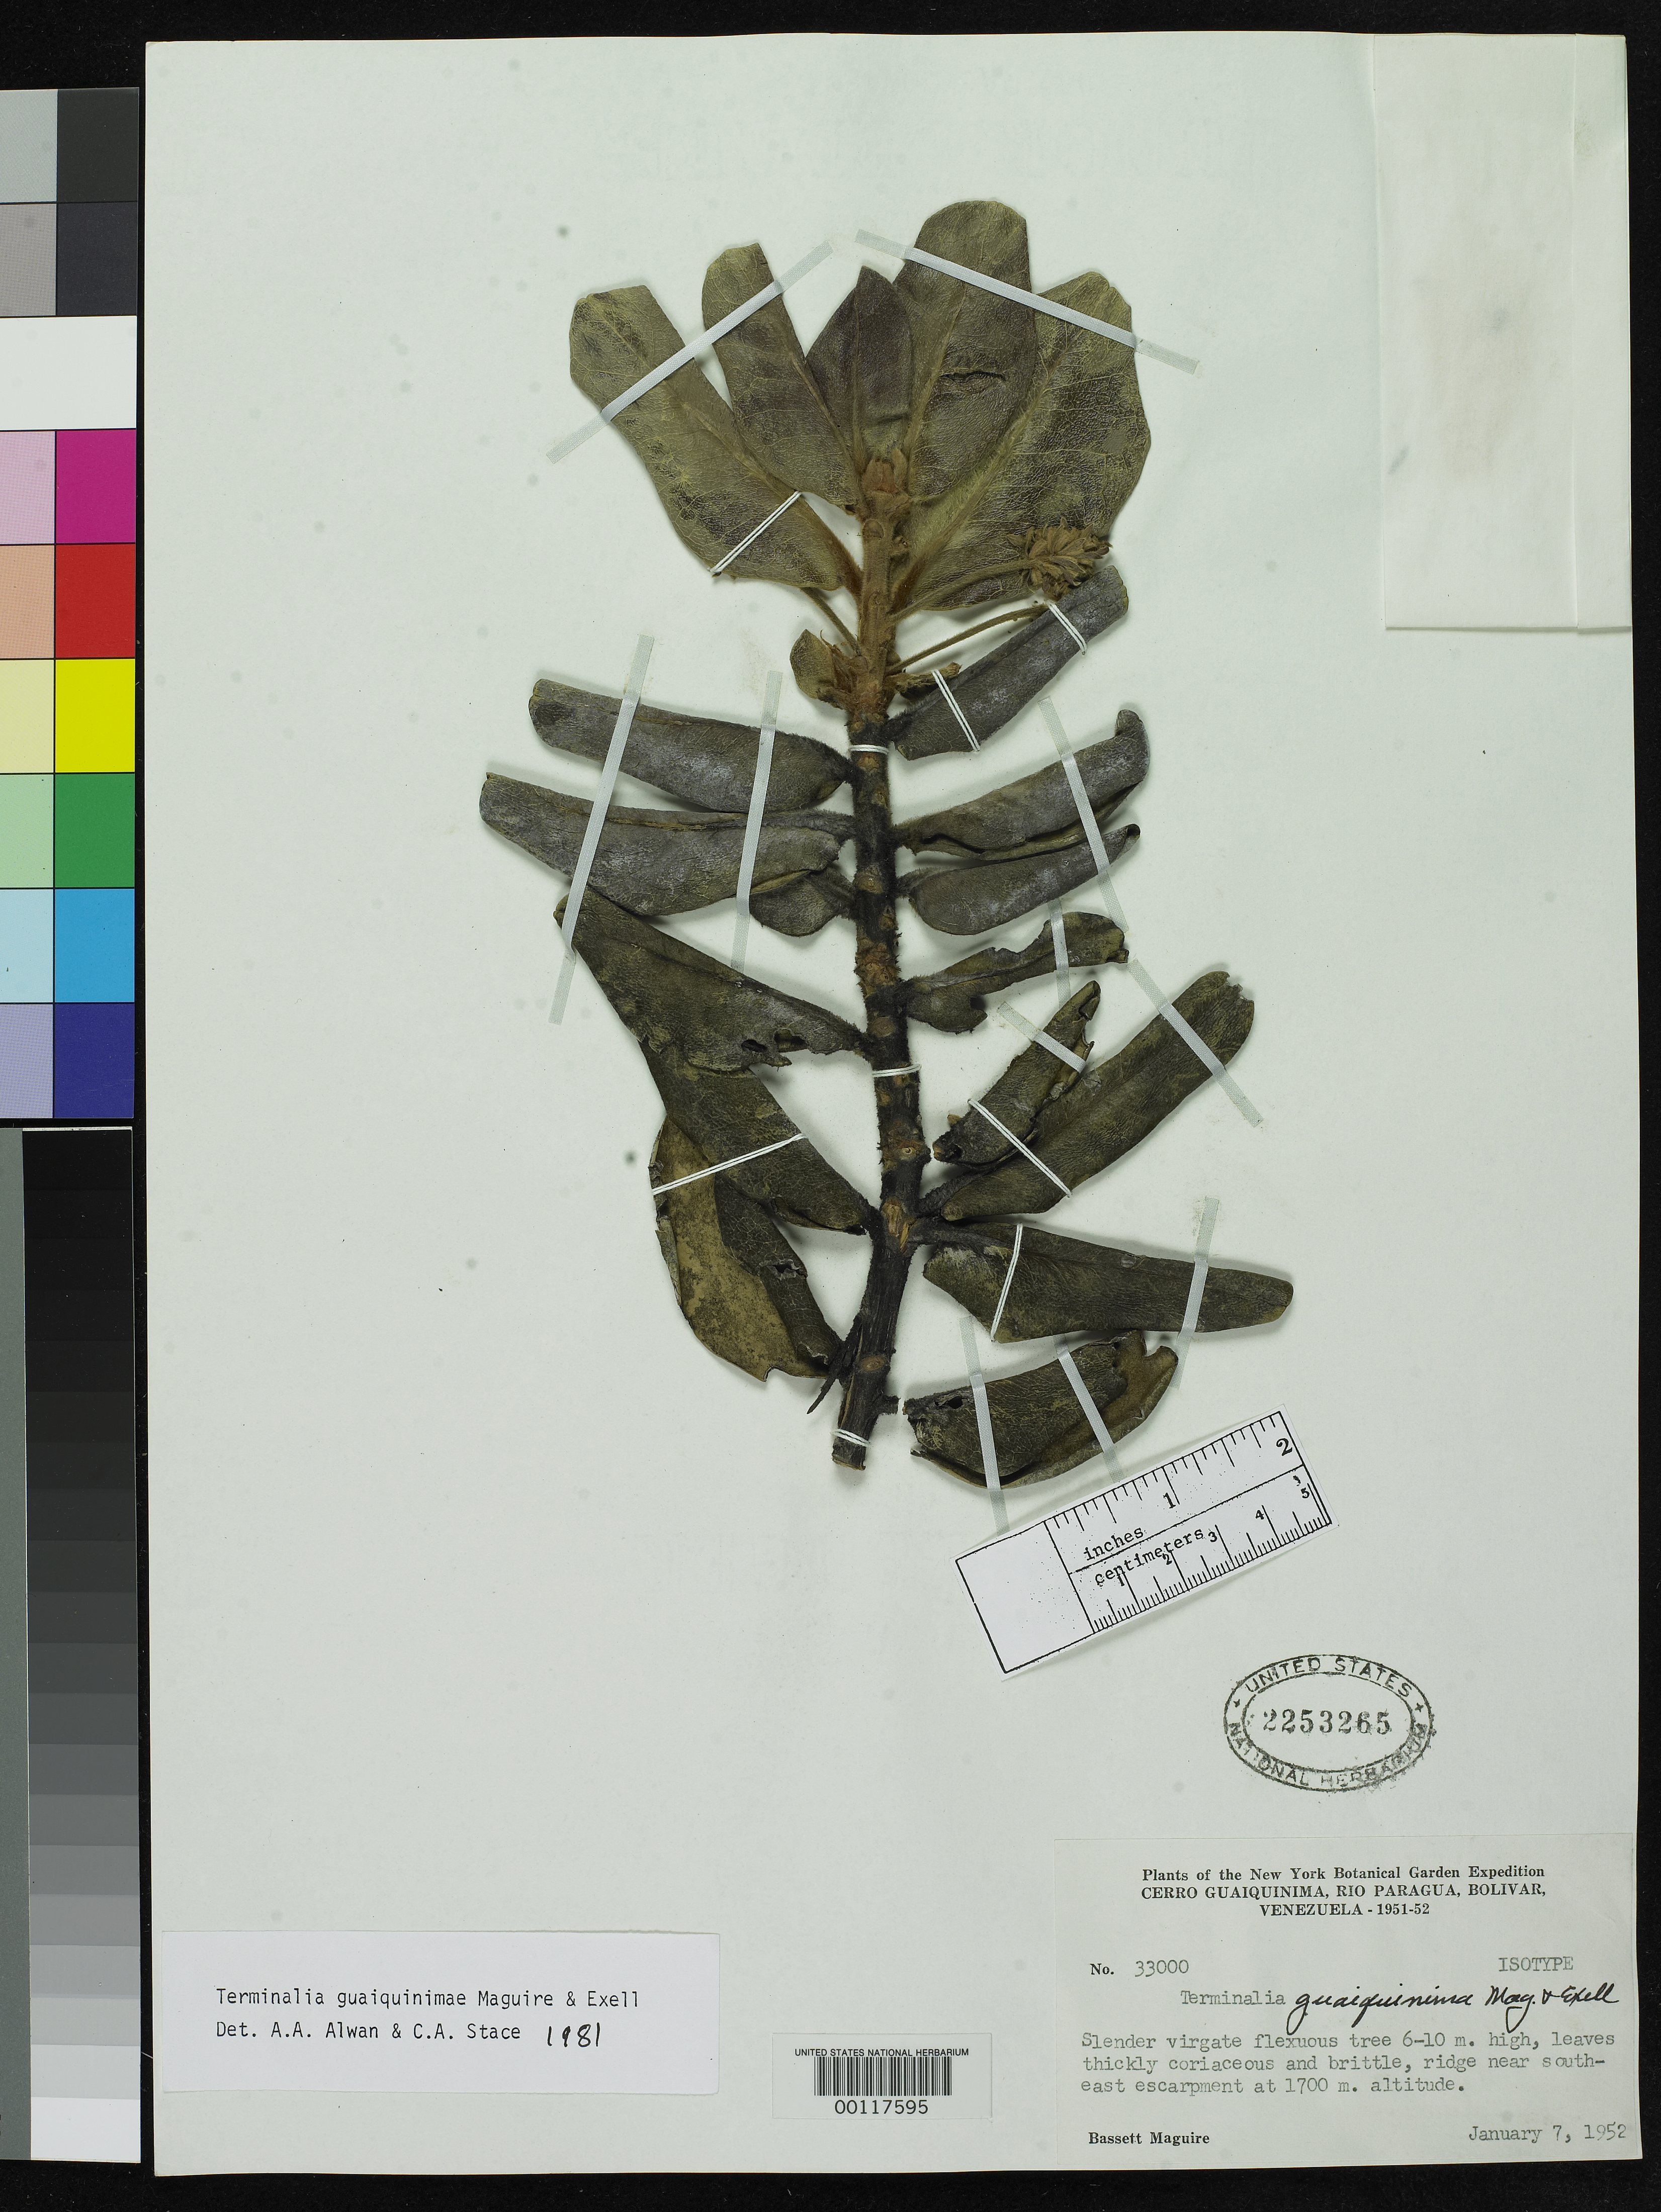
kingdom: Plantae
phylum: Tracheophyta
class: Magnoliopsida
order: Myrtales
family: Combretaceae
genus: Terminalia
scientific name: Terminalia guaiquinimae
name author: Maguire & Exell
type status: Isotype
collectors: B. Maguire & M. Exell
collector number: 33000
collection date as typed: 07 Jan 1952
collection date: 1952-01-07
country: Venezuela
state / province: Bolivar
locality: Gualquinima Hill, Rio Paragua.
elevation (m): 1700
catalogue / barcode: US 2253265